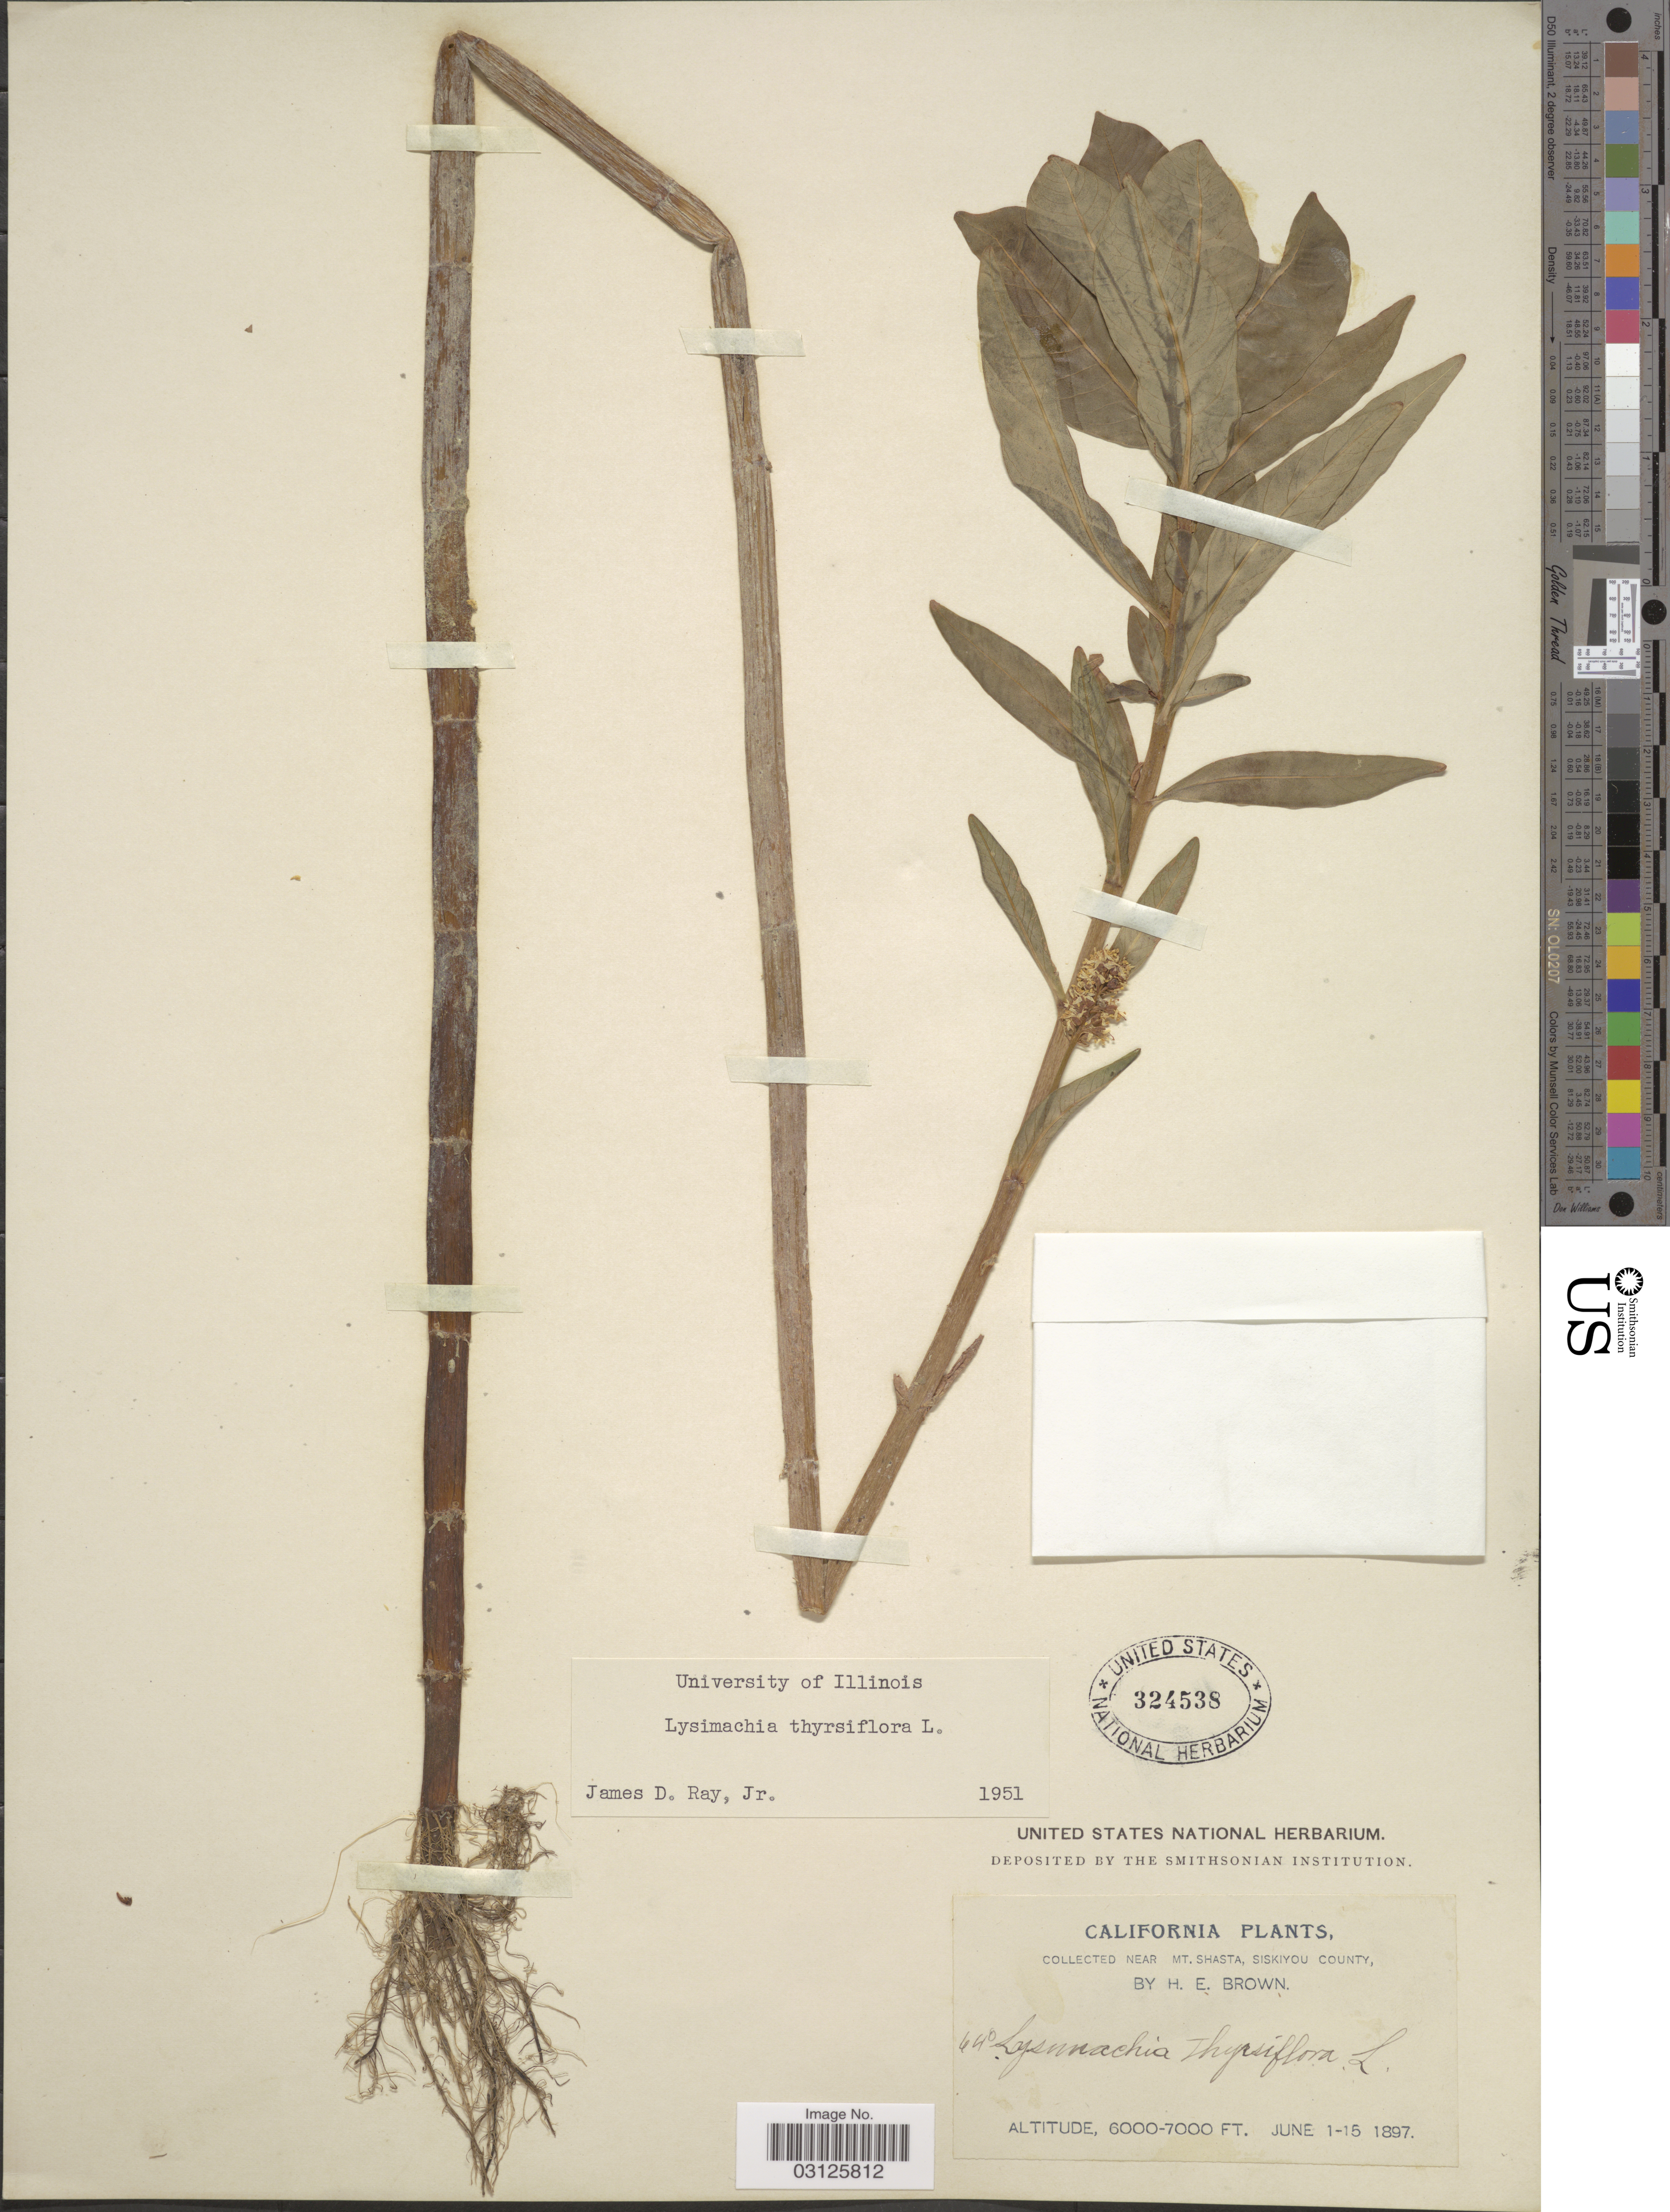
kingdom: Plantae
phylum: Tracheophyta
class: Magnoliopsida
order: Ericales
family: Primulaceae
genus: Lysimachia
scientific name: Lysimachia thyrsiflora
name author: L.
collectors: H. E. Brown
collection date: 1897-06-01/1897-06-15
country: United States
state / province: California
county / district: Siskiyou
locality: Near Mt. Shasta, Siskiyou County.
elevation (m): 1829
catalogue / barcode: US 324538